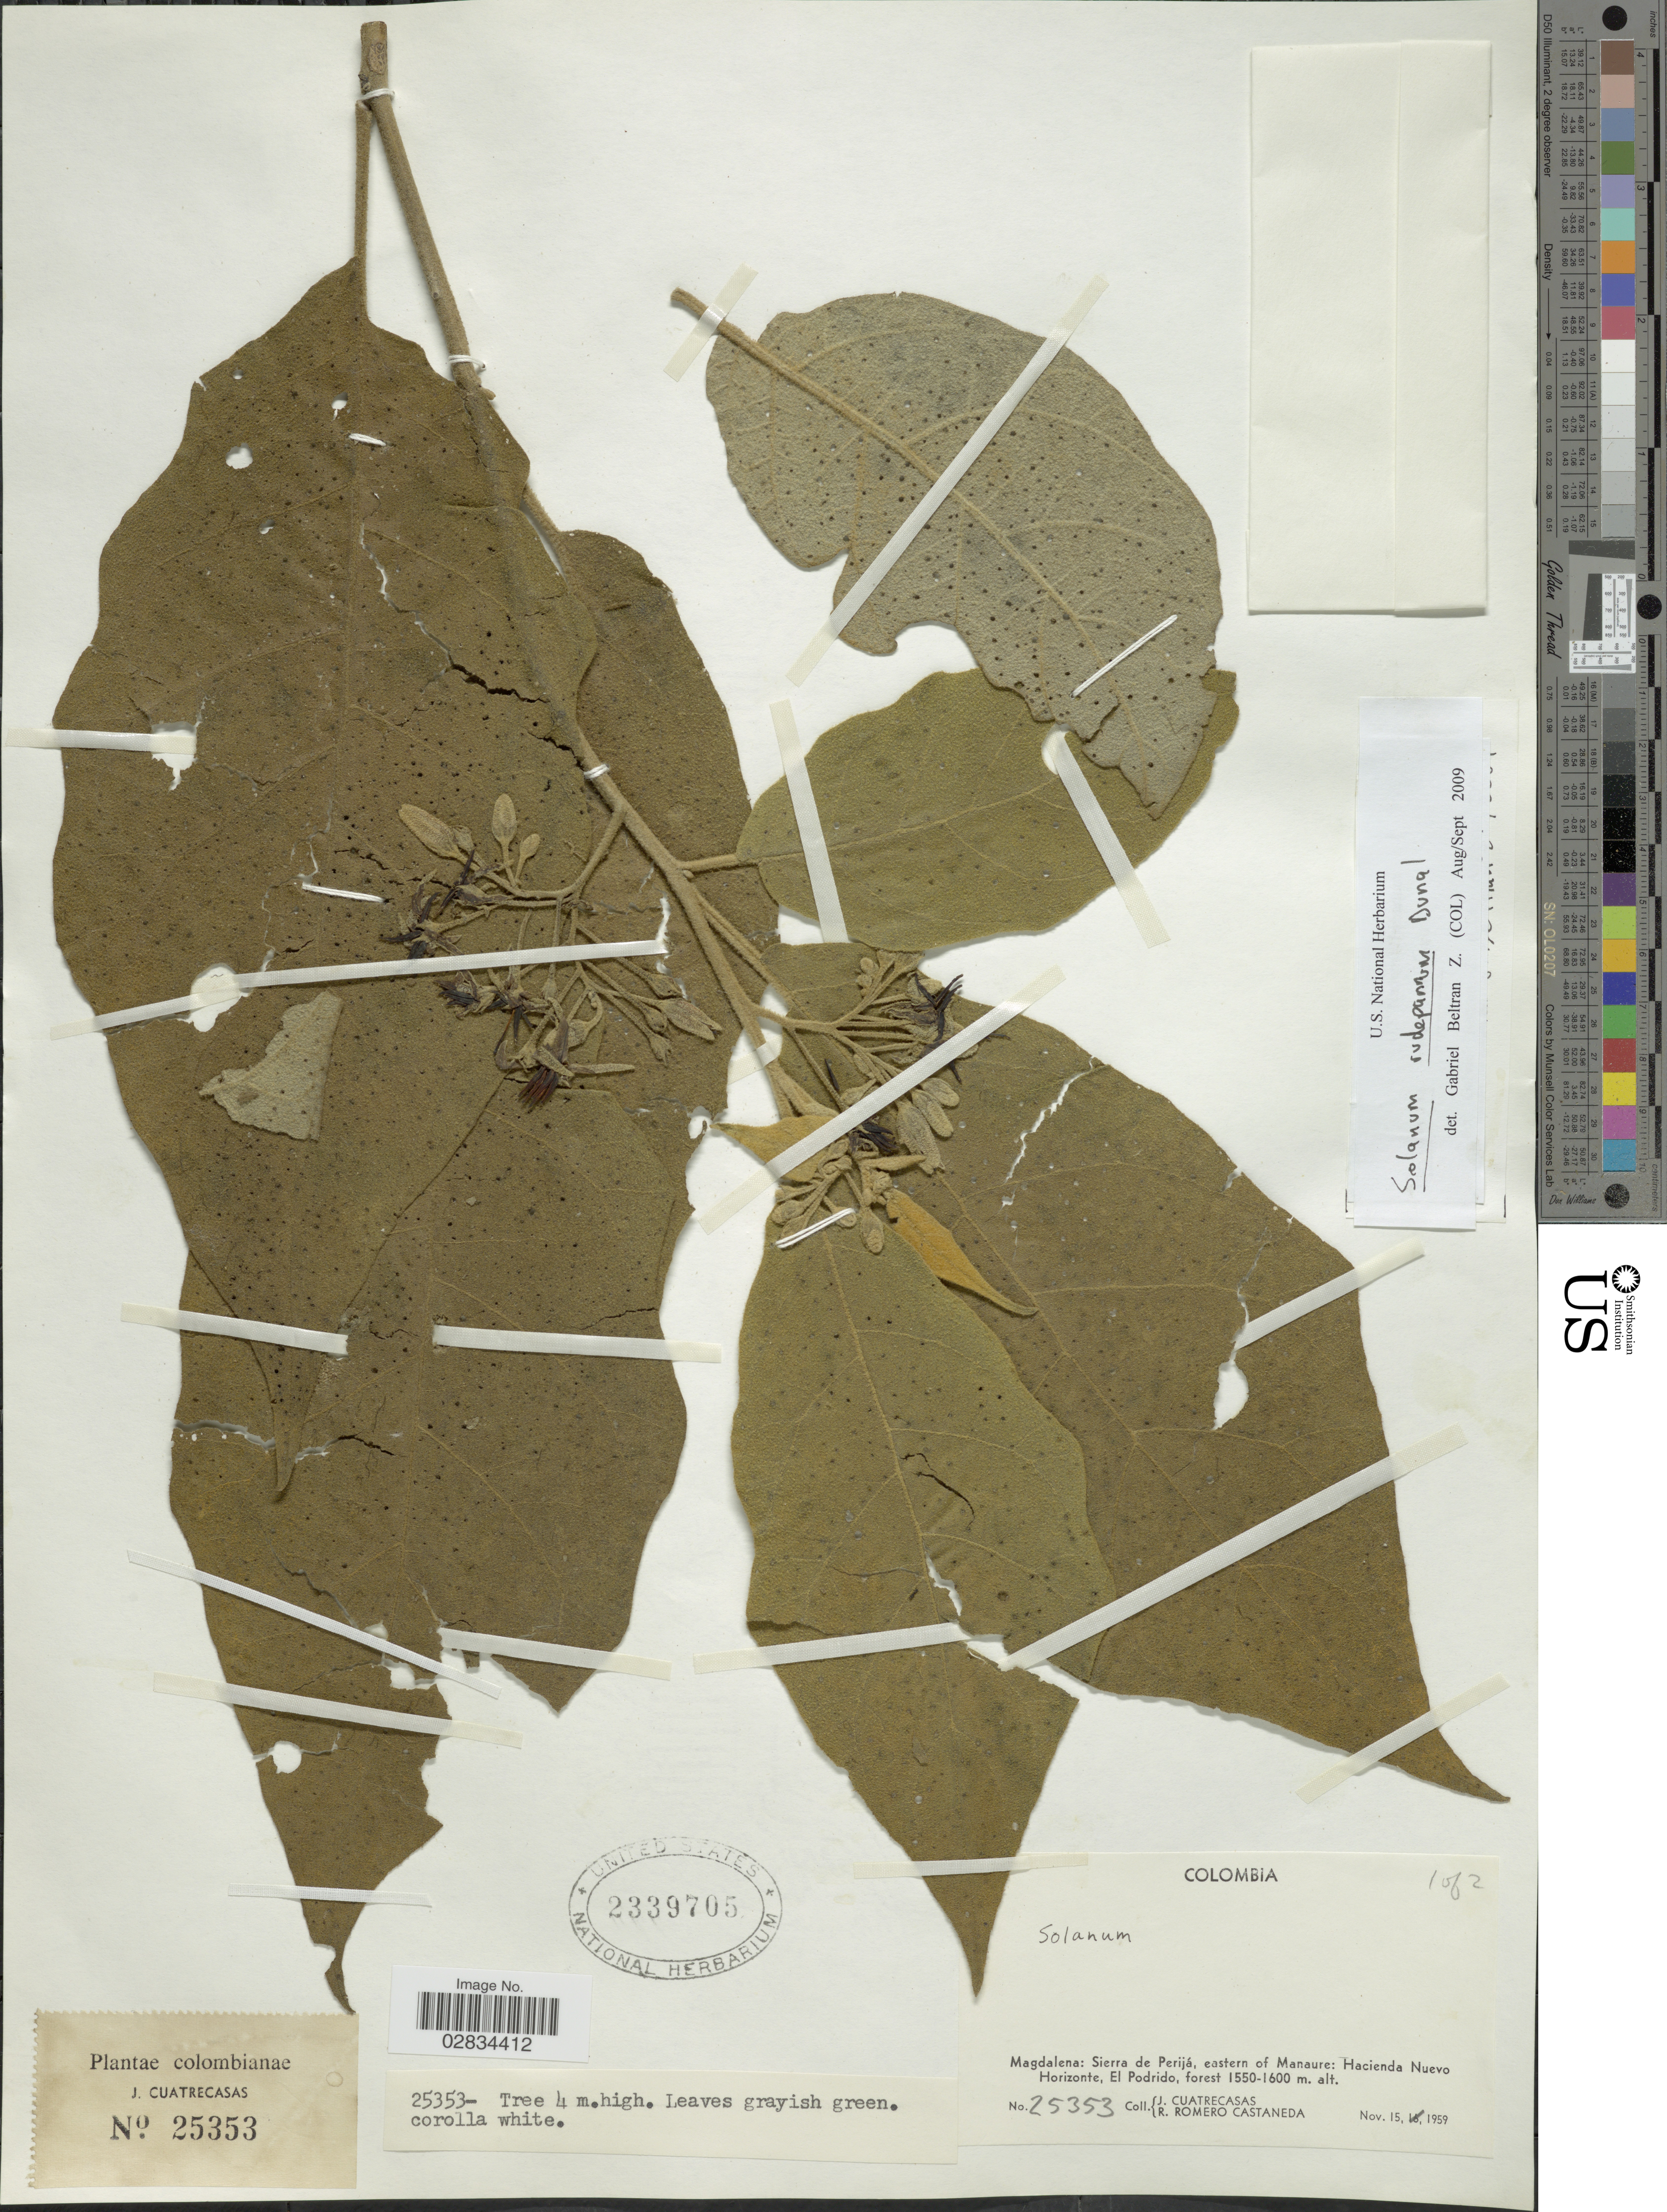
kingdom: Plantae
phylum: Tracheophyta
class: Magnoliopsida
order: Solanales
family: Solanaceae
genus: Solanum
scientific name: Solanum rudepannum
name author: Dunal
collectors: J. Cuatrecasas & R. Romero Castañeda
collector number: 25353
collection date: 1959-11-15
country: Colombia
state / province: Magdalena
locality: Magdalena: Sierra de Perijá, eastern of Manaure: Hacienda Nuevo Horizonte, El Podrido.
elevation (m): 1550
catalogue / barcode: US 2339705